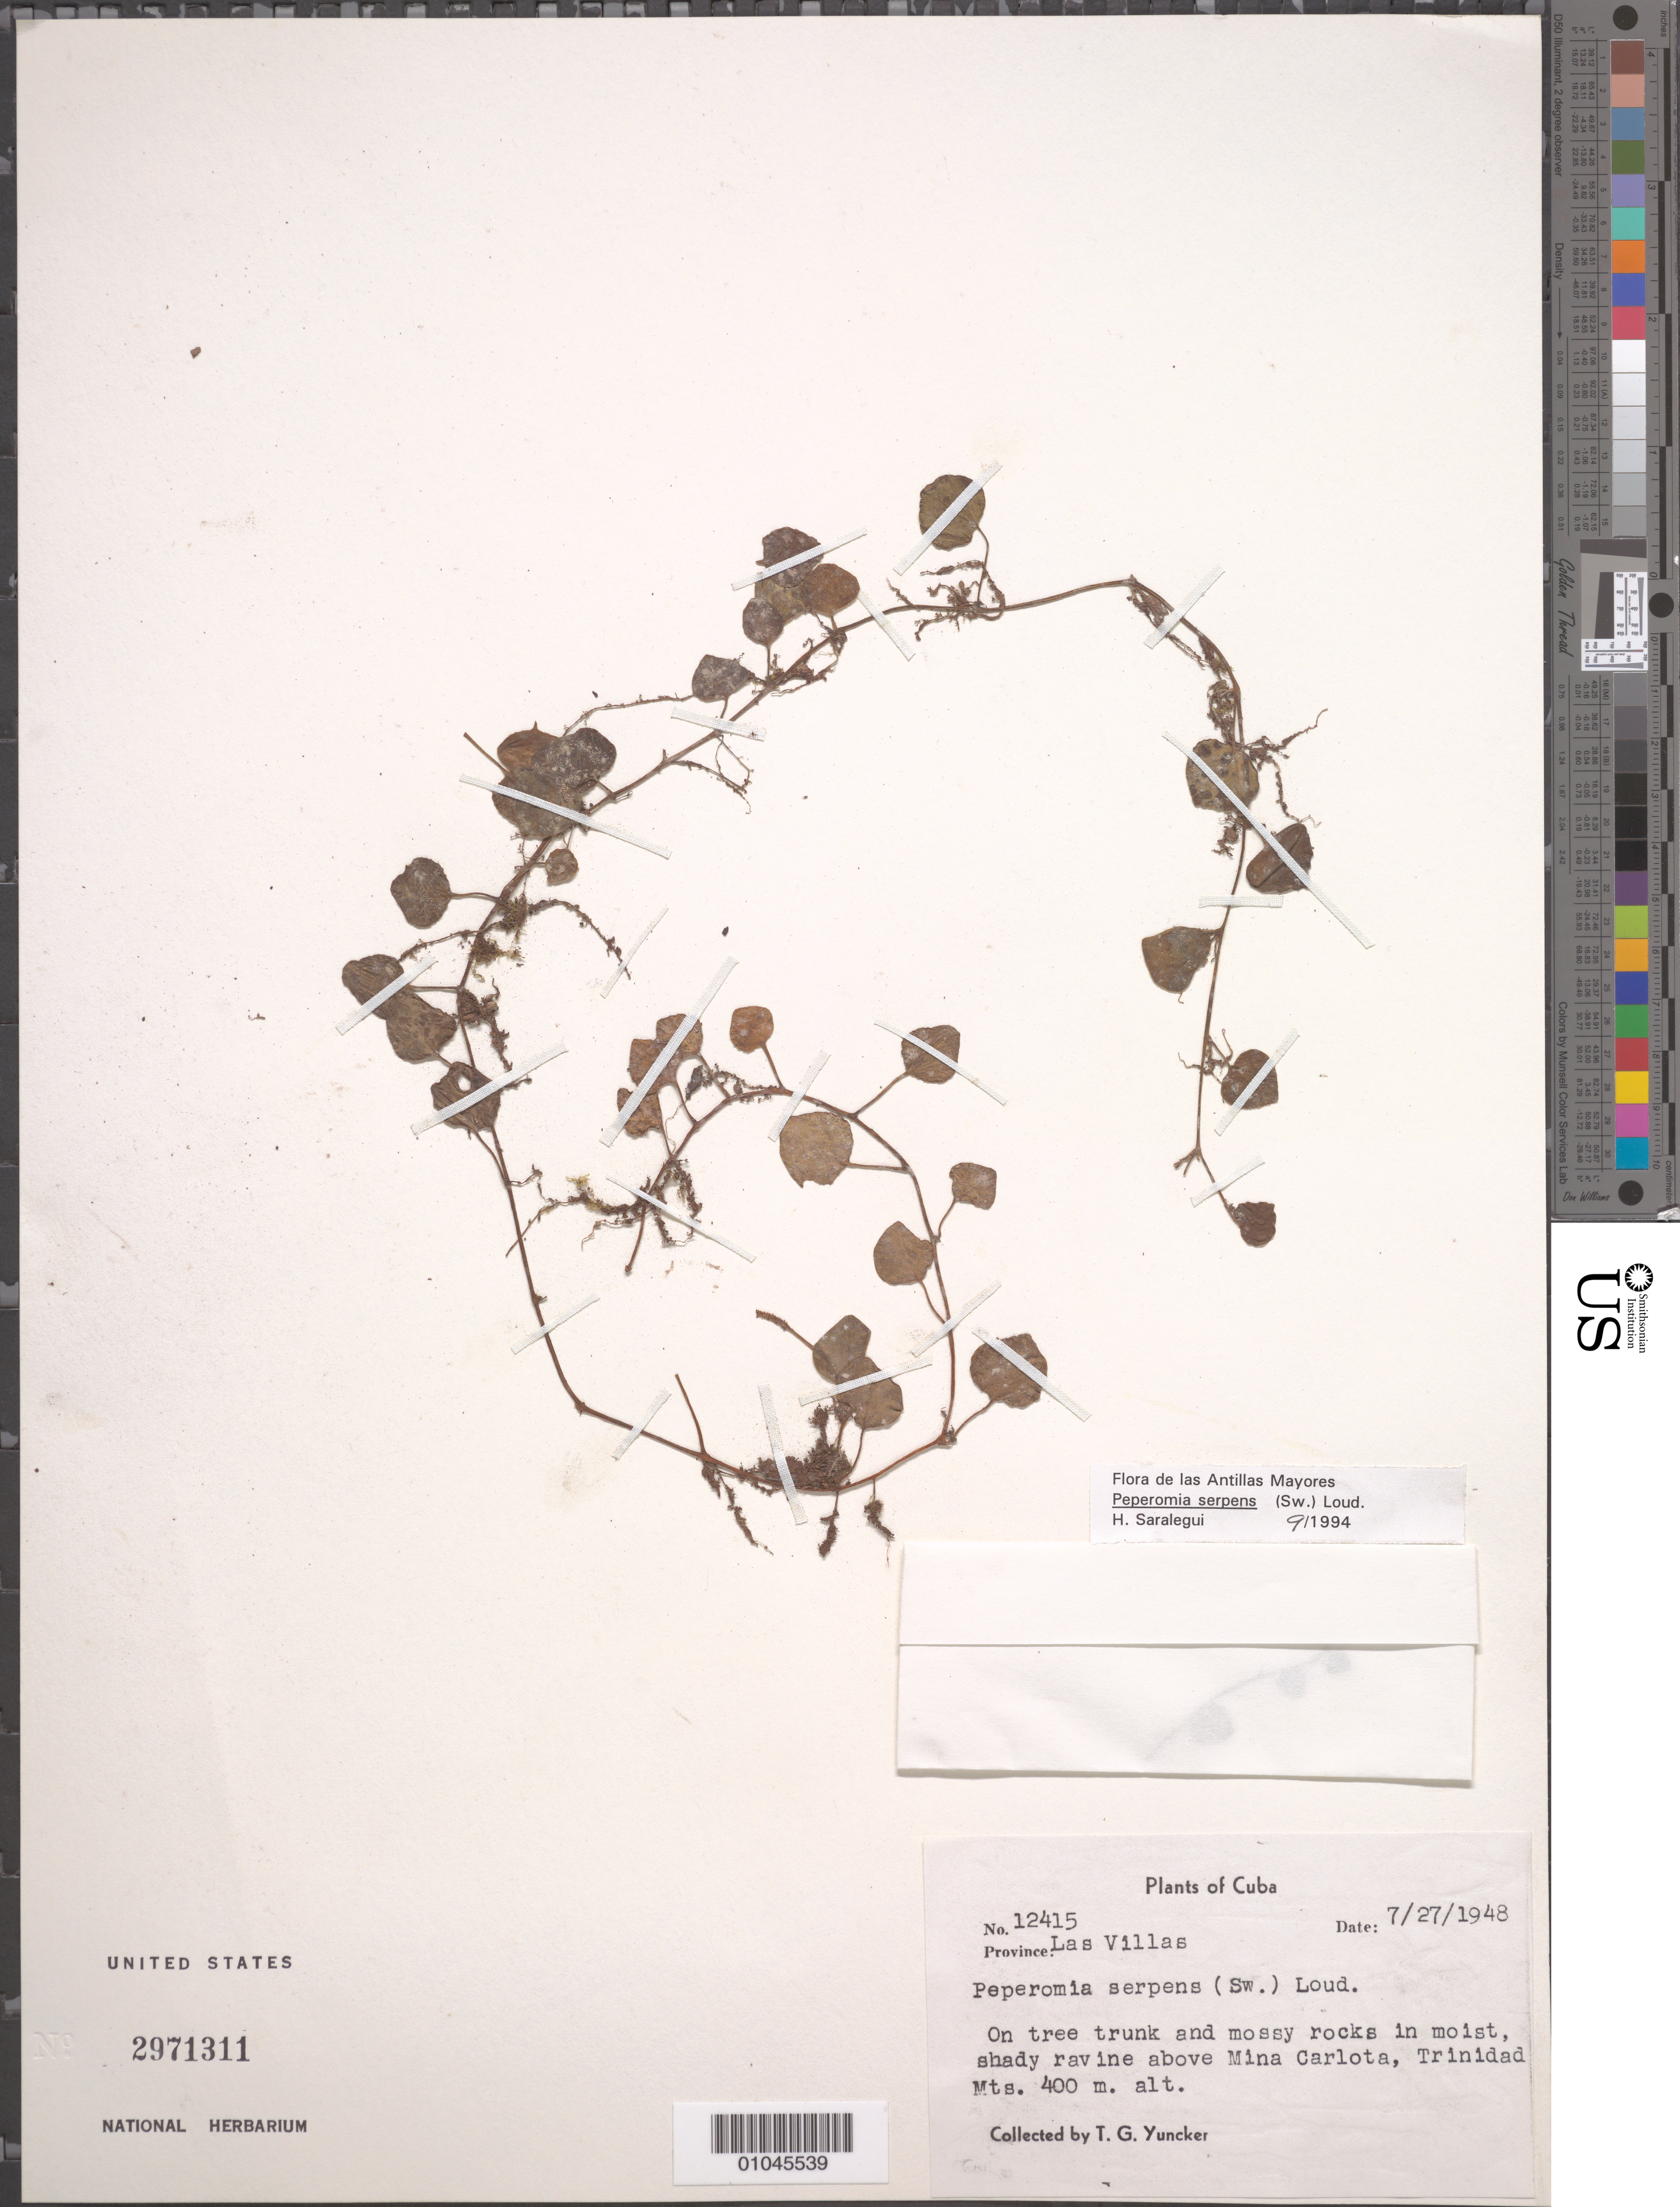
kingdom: Plantae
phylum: Tracheophyta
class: Magnoliopsida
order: Piperales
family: Piperaceae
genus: Peperomia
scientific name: Peperomia scandens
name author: Ruiz & Pav.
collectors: T. G. Yuncker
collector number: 12415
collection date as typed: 27 Jul 1948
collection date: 1948-07-27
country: Cuba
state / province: Las Villas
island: Cuba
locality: On tree trunk and mossy rocks in moist, shady ravine above Mina Carlota, Trinidad Mts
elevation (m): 400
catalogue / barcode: US 2971311